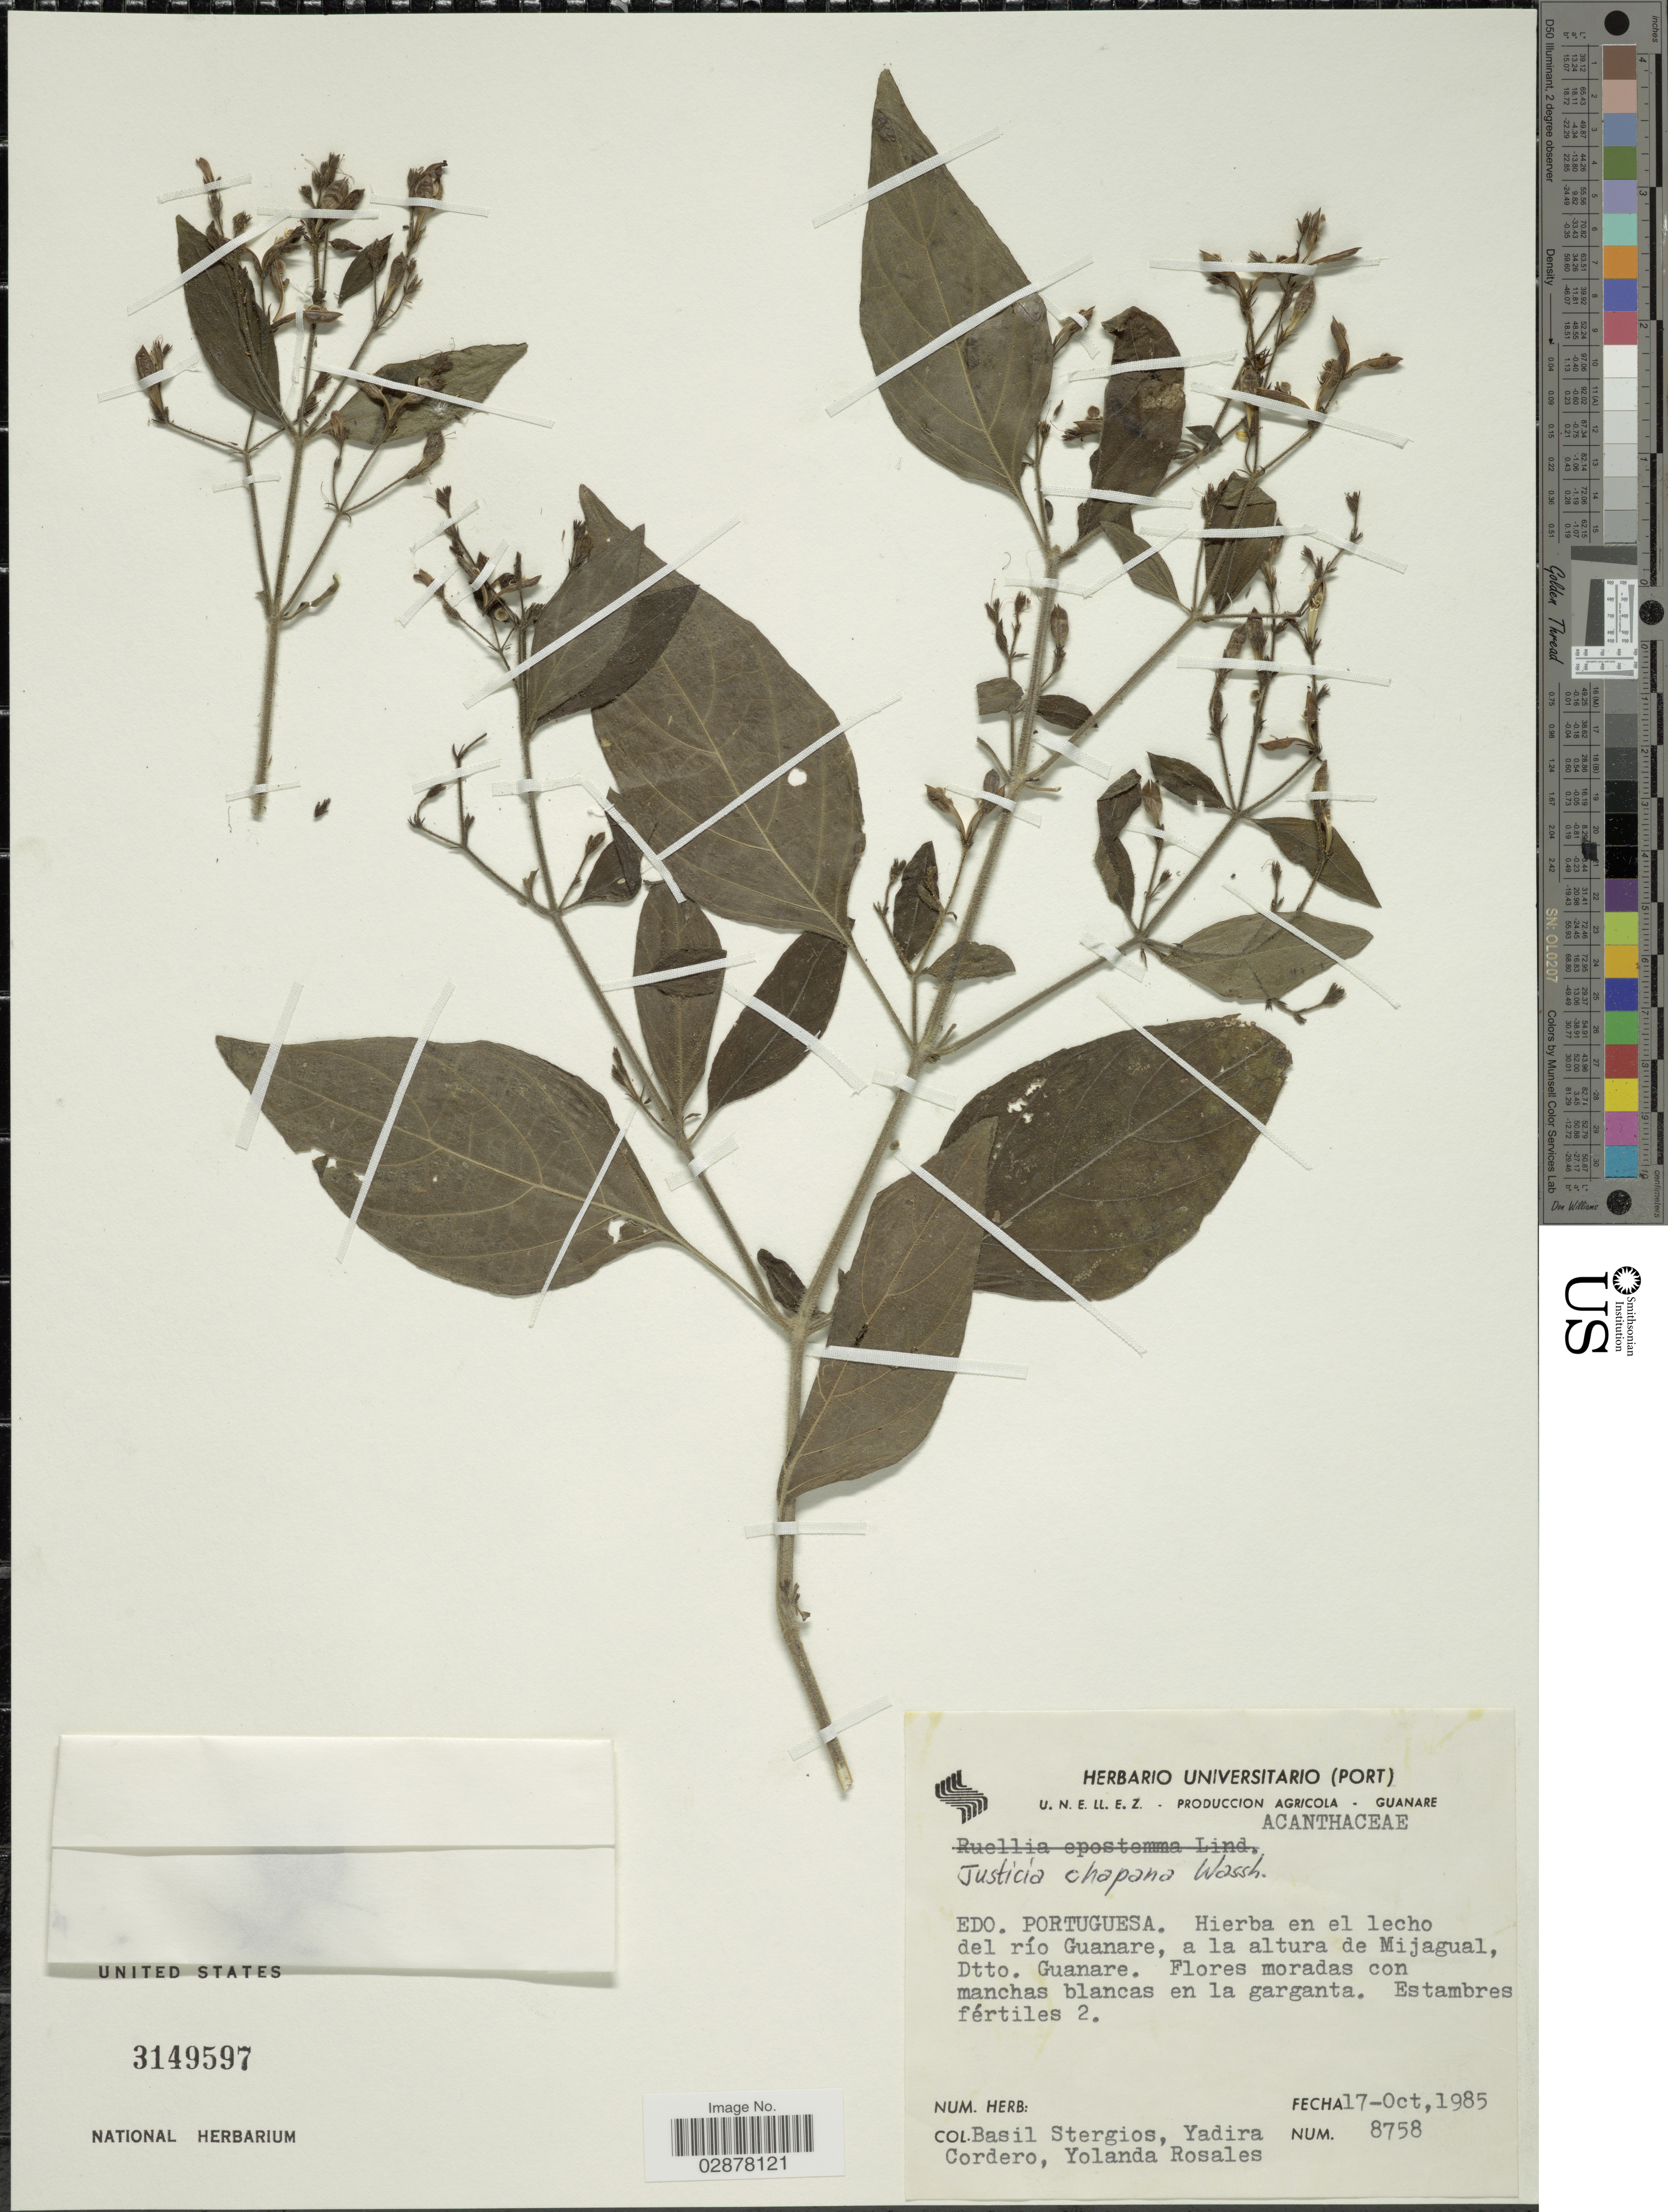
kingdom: Plantae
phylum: Tracheophyta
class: Magnoliopsida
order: Lamiales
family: Acanthaceae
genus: Justicia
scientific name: Justicia chapana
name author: Wassh.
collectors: B. G. Stergios, Y. Cordero & Y. Rosales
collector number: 8758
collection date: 1985-10-17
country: Venezuela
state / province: Portuguesa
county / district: Guanare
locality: río Guanare, a la altura de Mijagual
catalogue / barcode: US 3149597